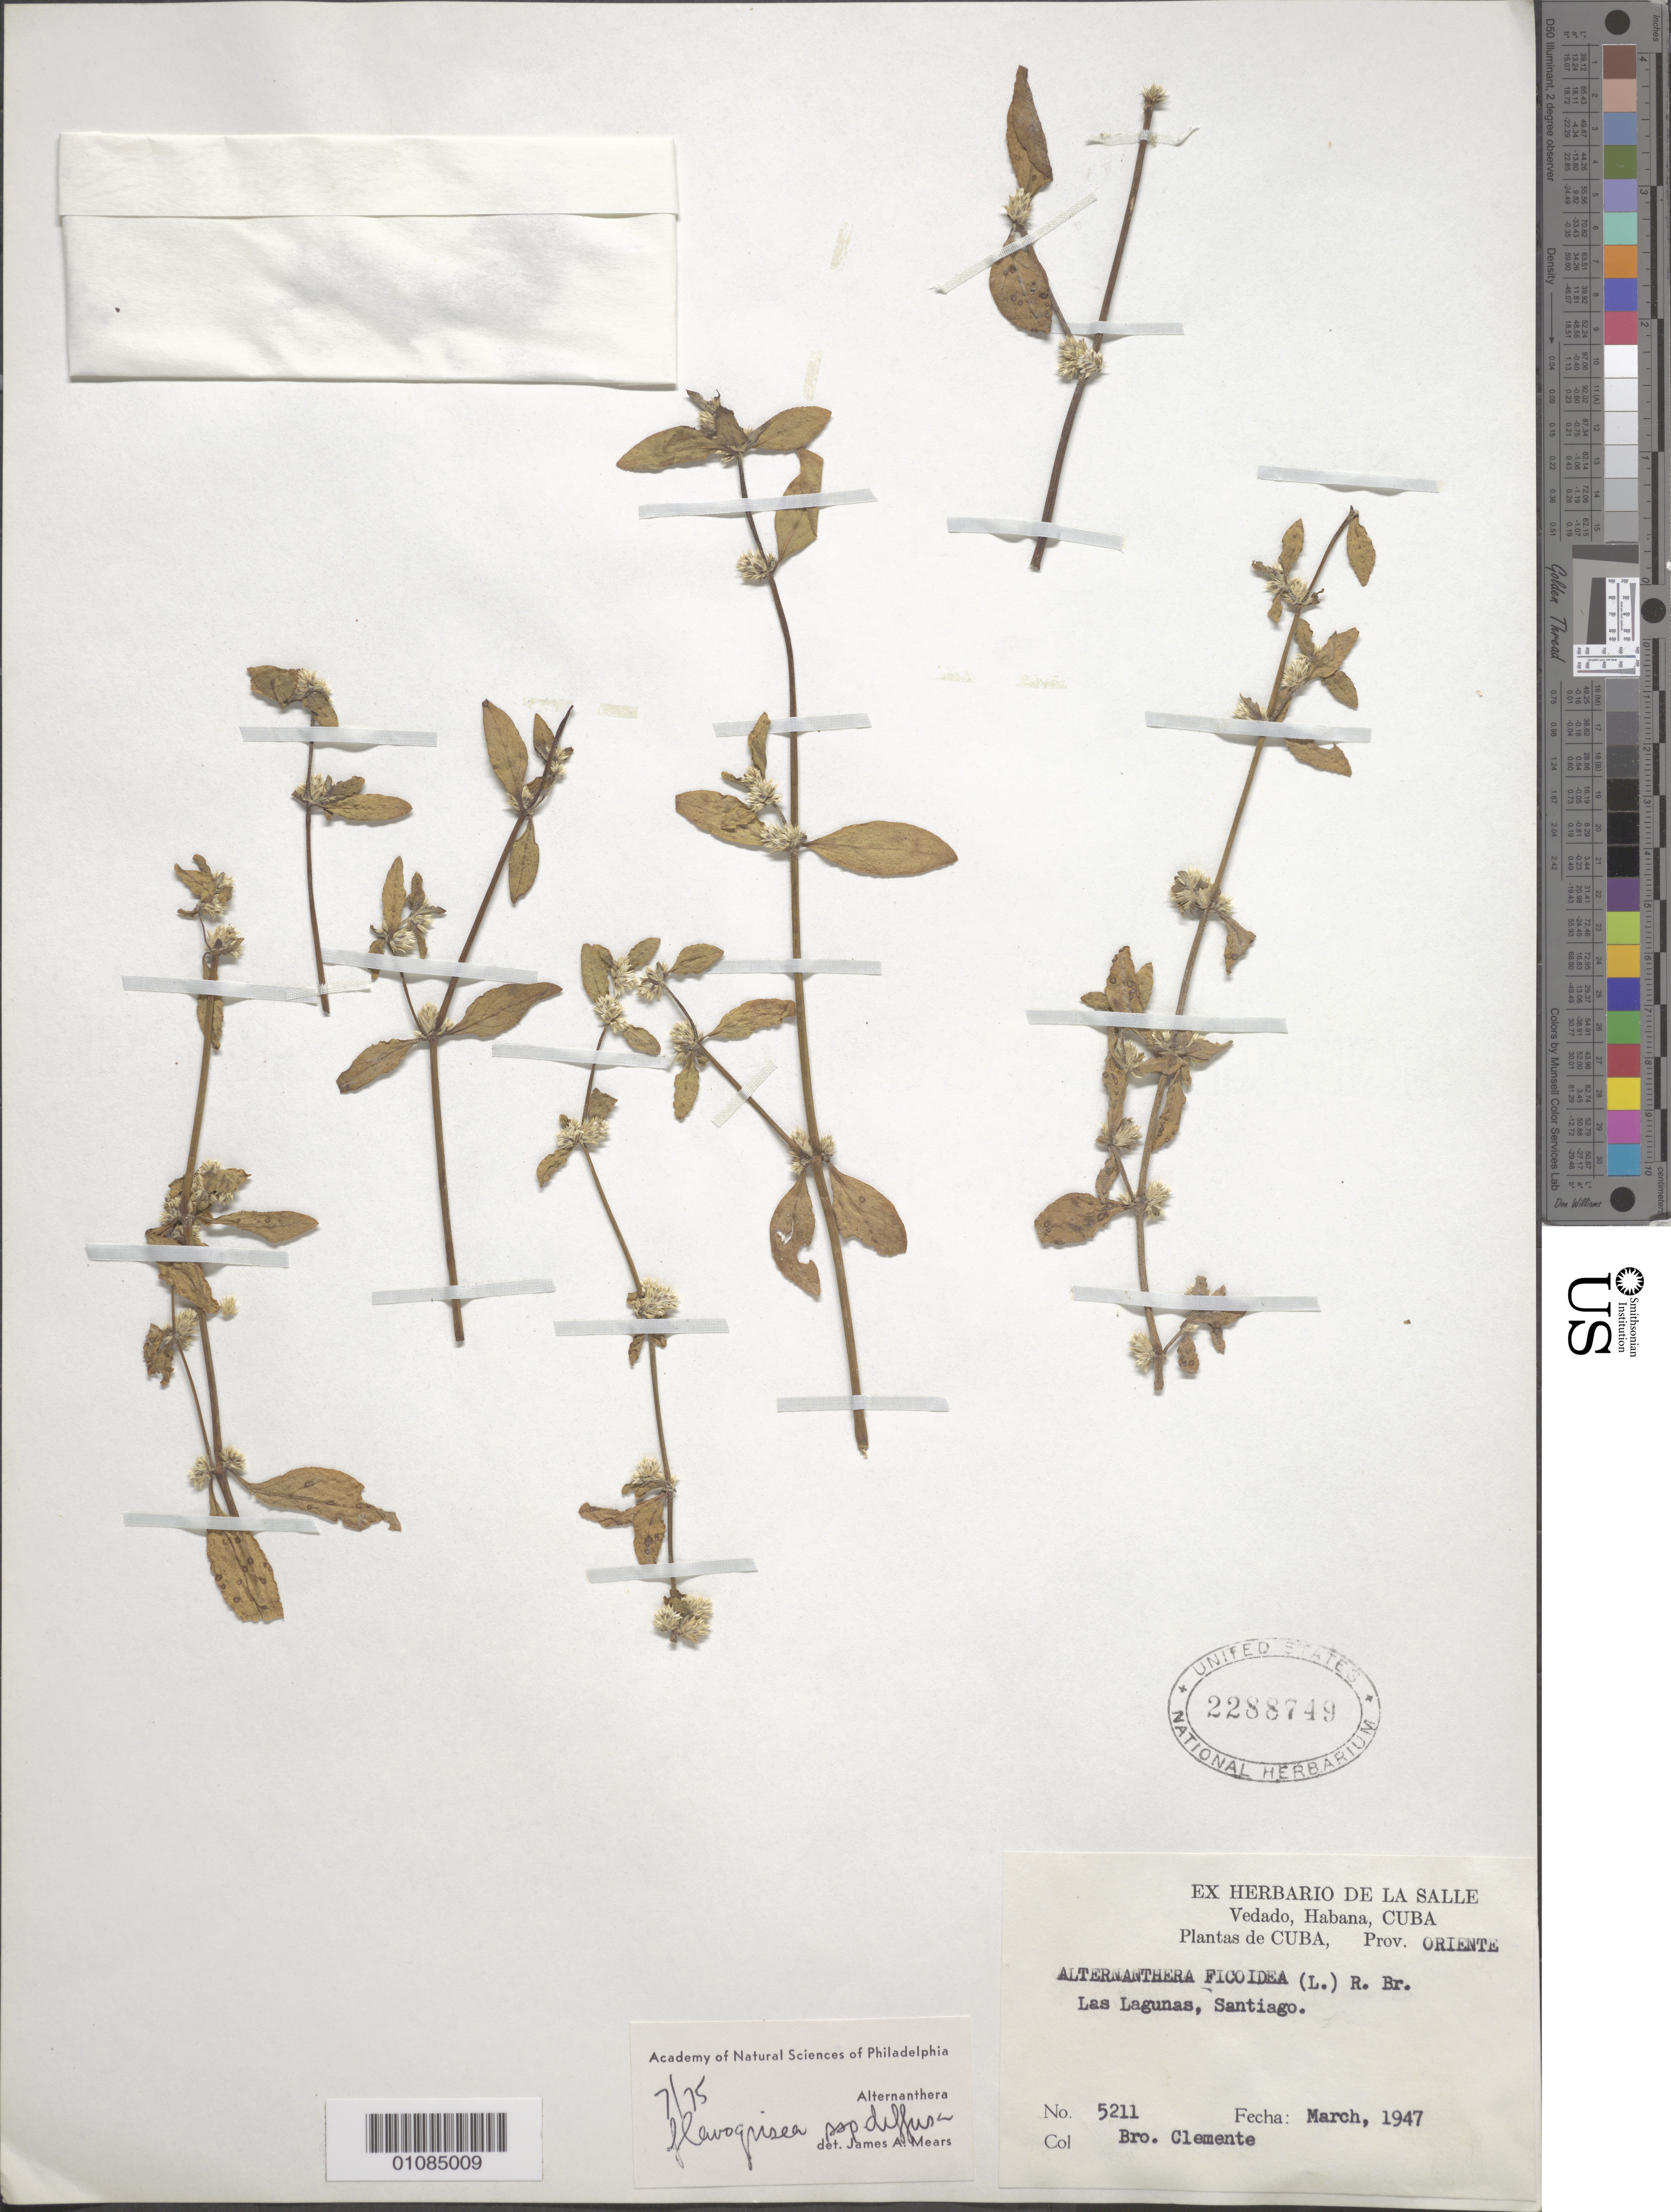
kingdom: Plantae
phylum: Tracheophyta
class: Magnoliopsida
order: Caryophyllales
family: Amaranthaceae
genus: Alternanthera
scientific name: Alternanthera flavogrisea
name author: Urb.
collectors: Bro. Clemente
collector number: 5211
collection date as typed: Mar 1947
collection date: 1947-03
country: Cuba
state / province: Pinar del Rio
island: Cuba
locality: Oriente, Santiago, Las Lagunas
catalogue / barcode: US 2288749